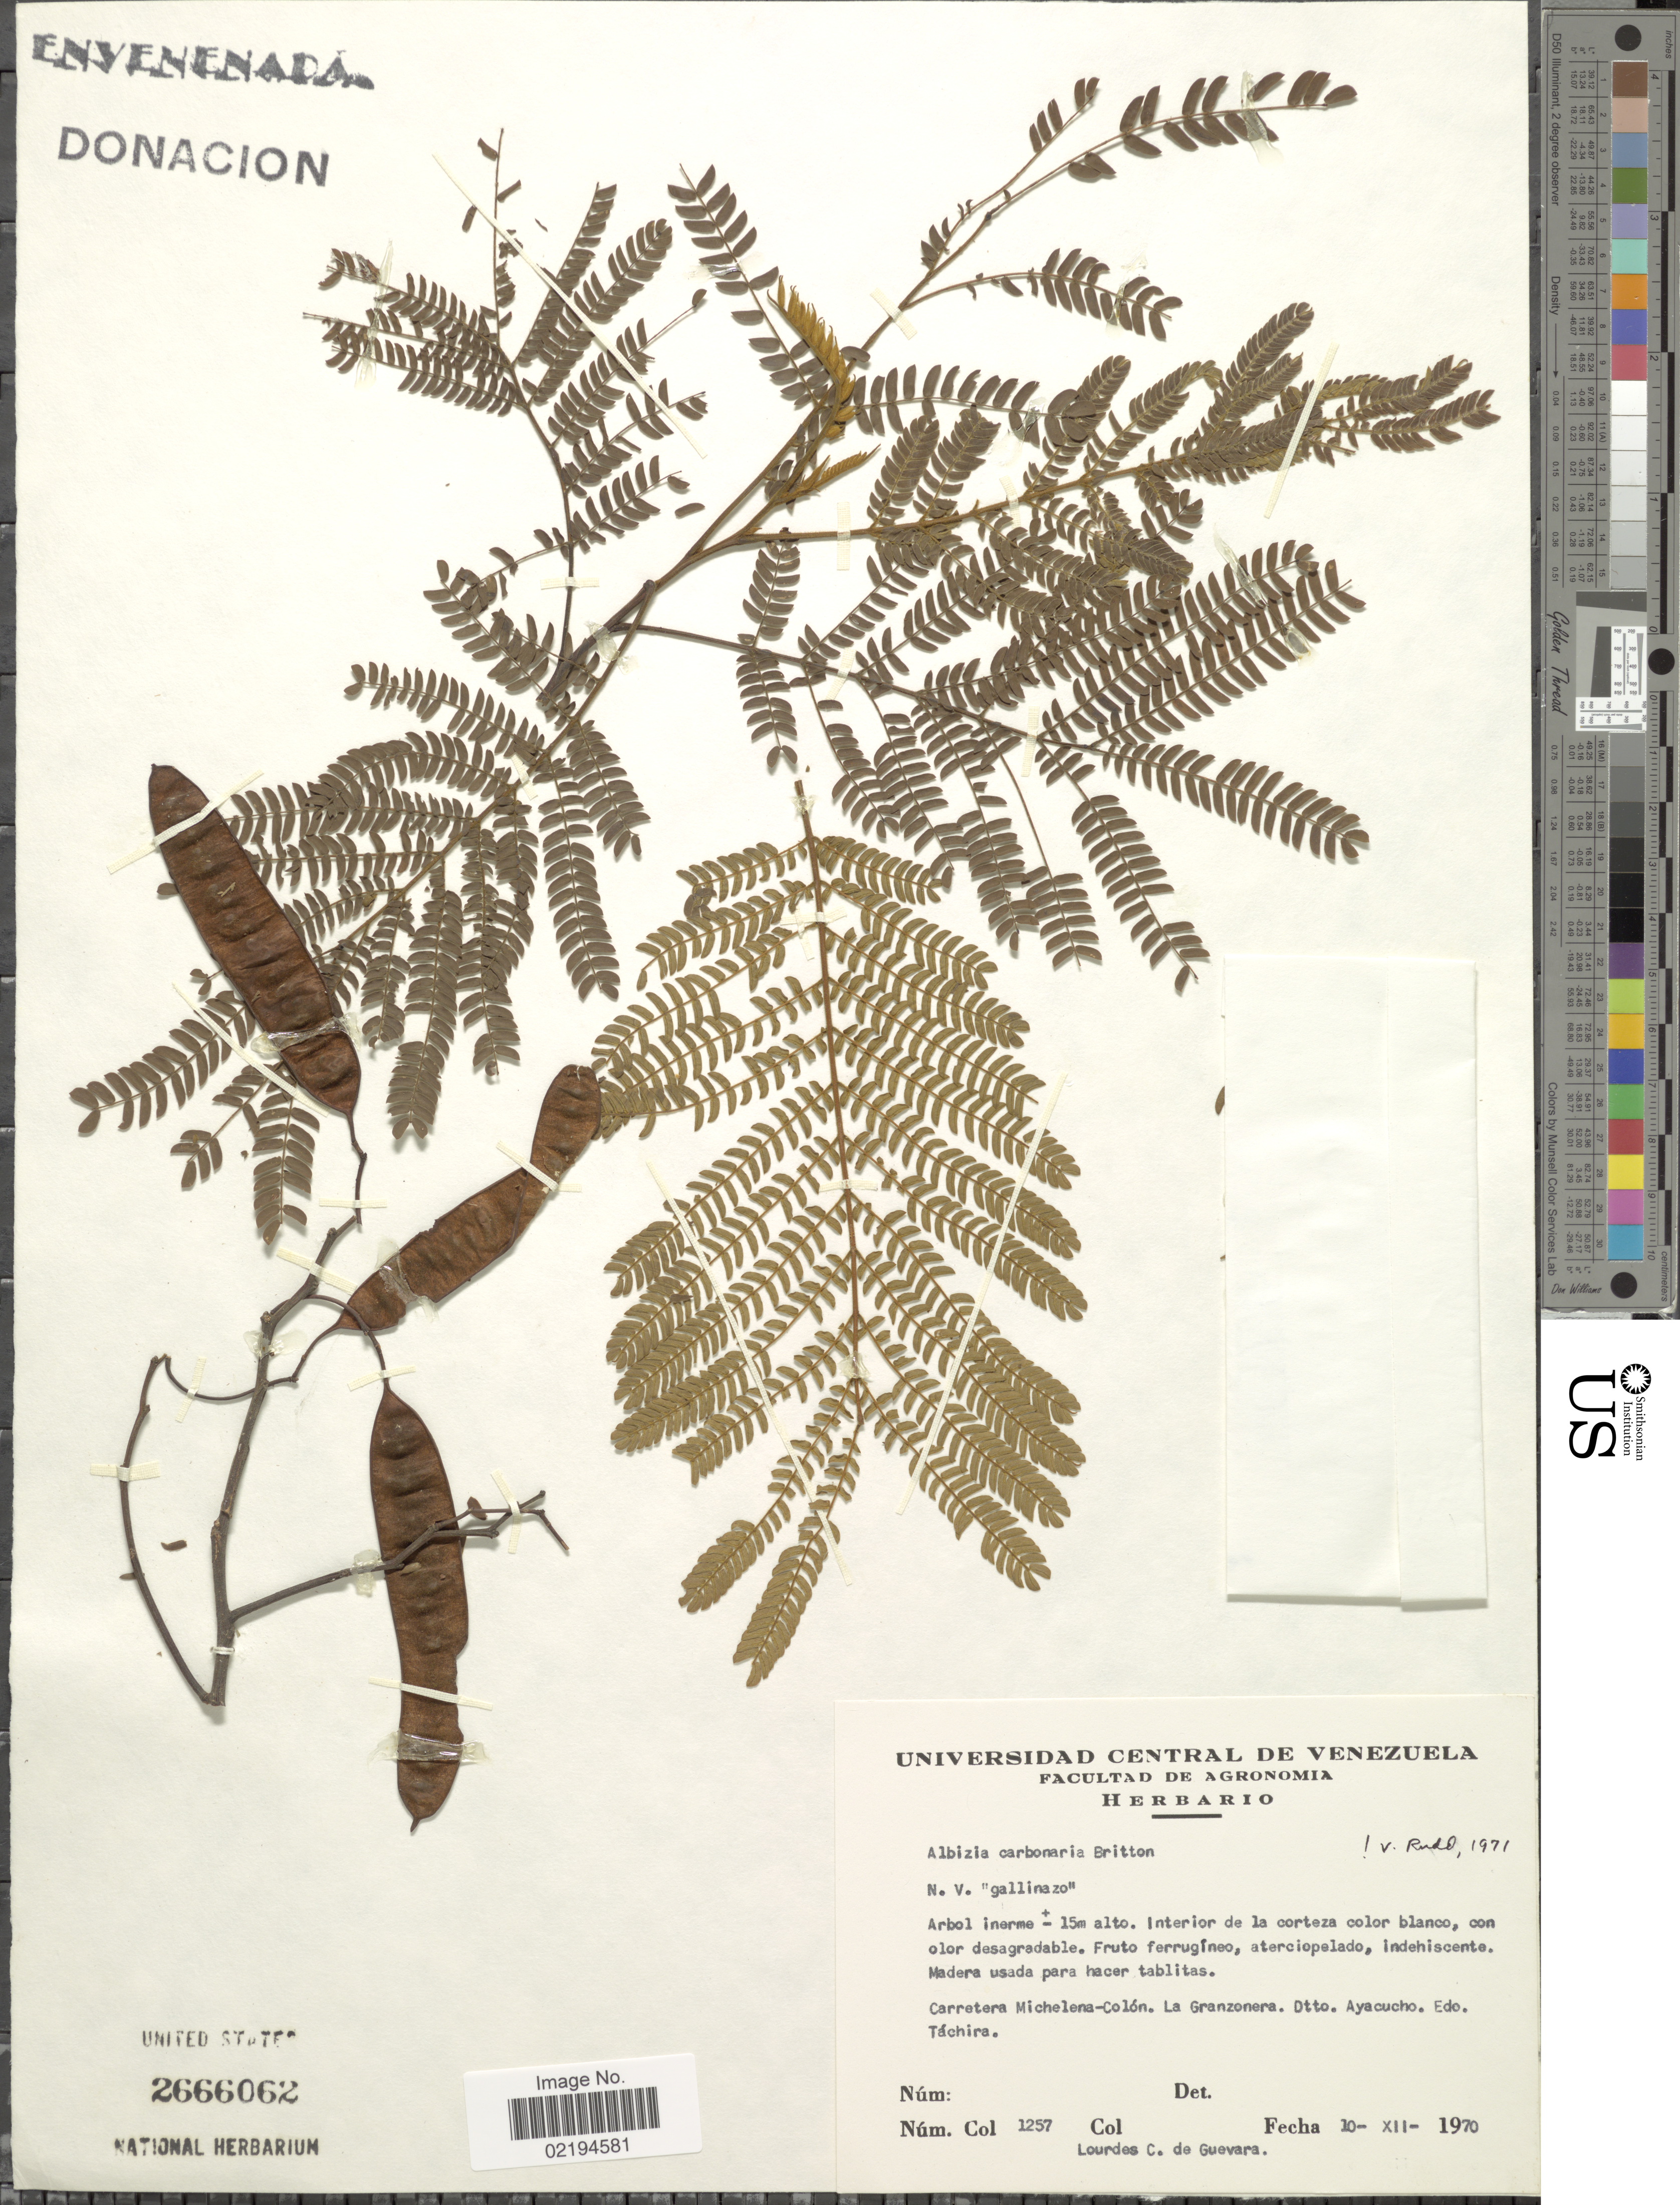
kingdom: Plantae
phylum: Tracheophyta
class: Magnoliopsida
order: Fabales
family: Fabaceae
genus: Pseudosamanea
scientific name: Pseudosamanea carbonaria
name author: (Britton) Koenen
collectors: L. De Guevara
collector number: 1257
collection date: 1970-12-10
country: Venezuela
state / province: Tachira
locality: Carretera Michelena-Colon, La Granzonera, Dtto. Ayacucho.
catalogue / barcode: US 2666062